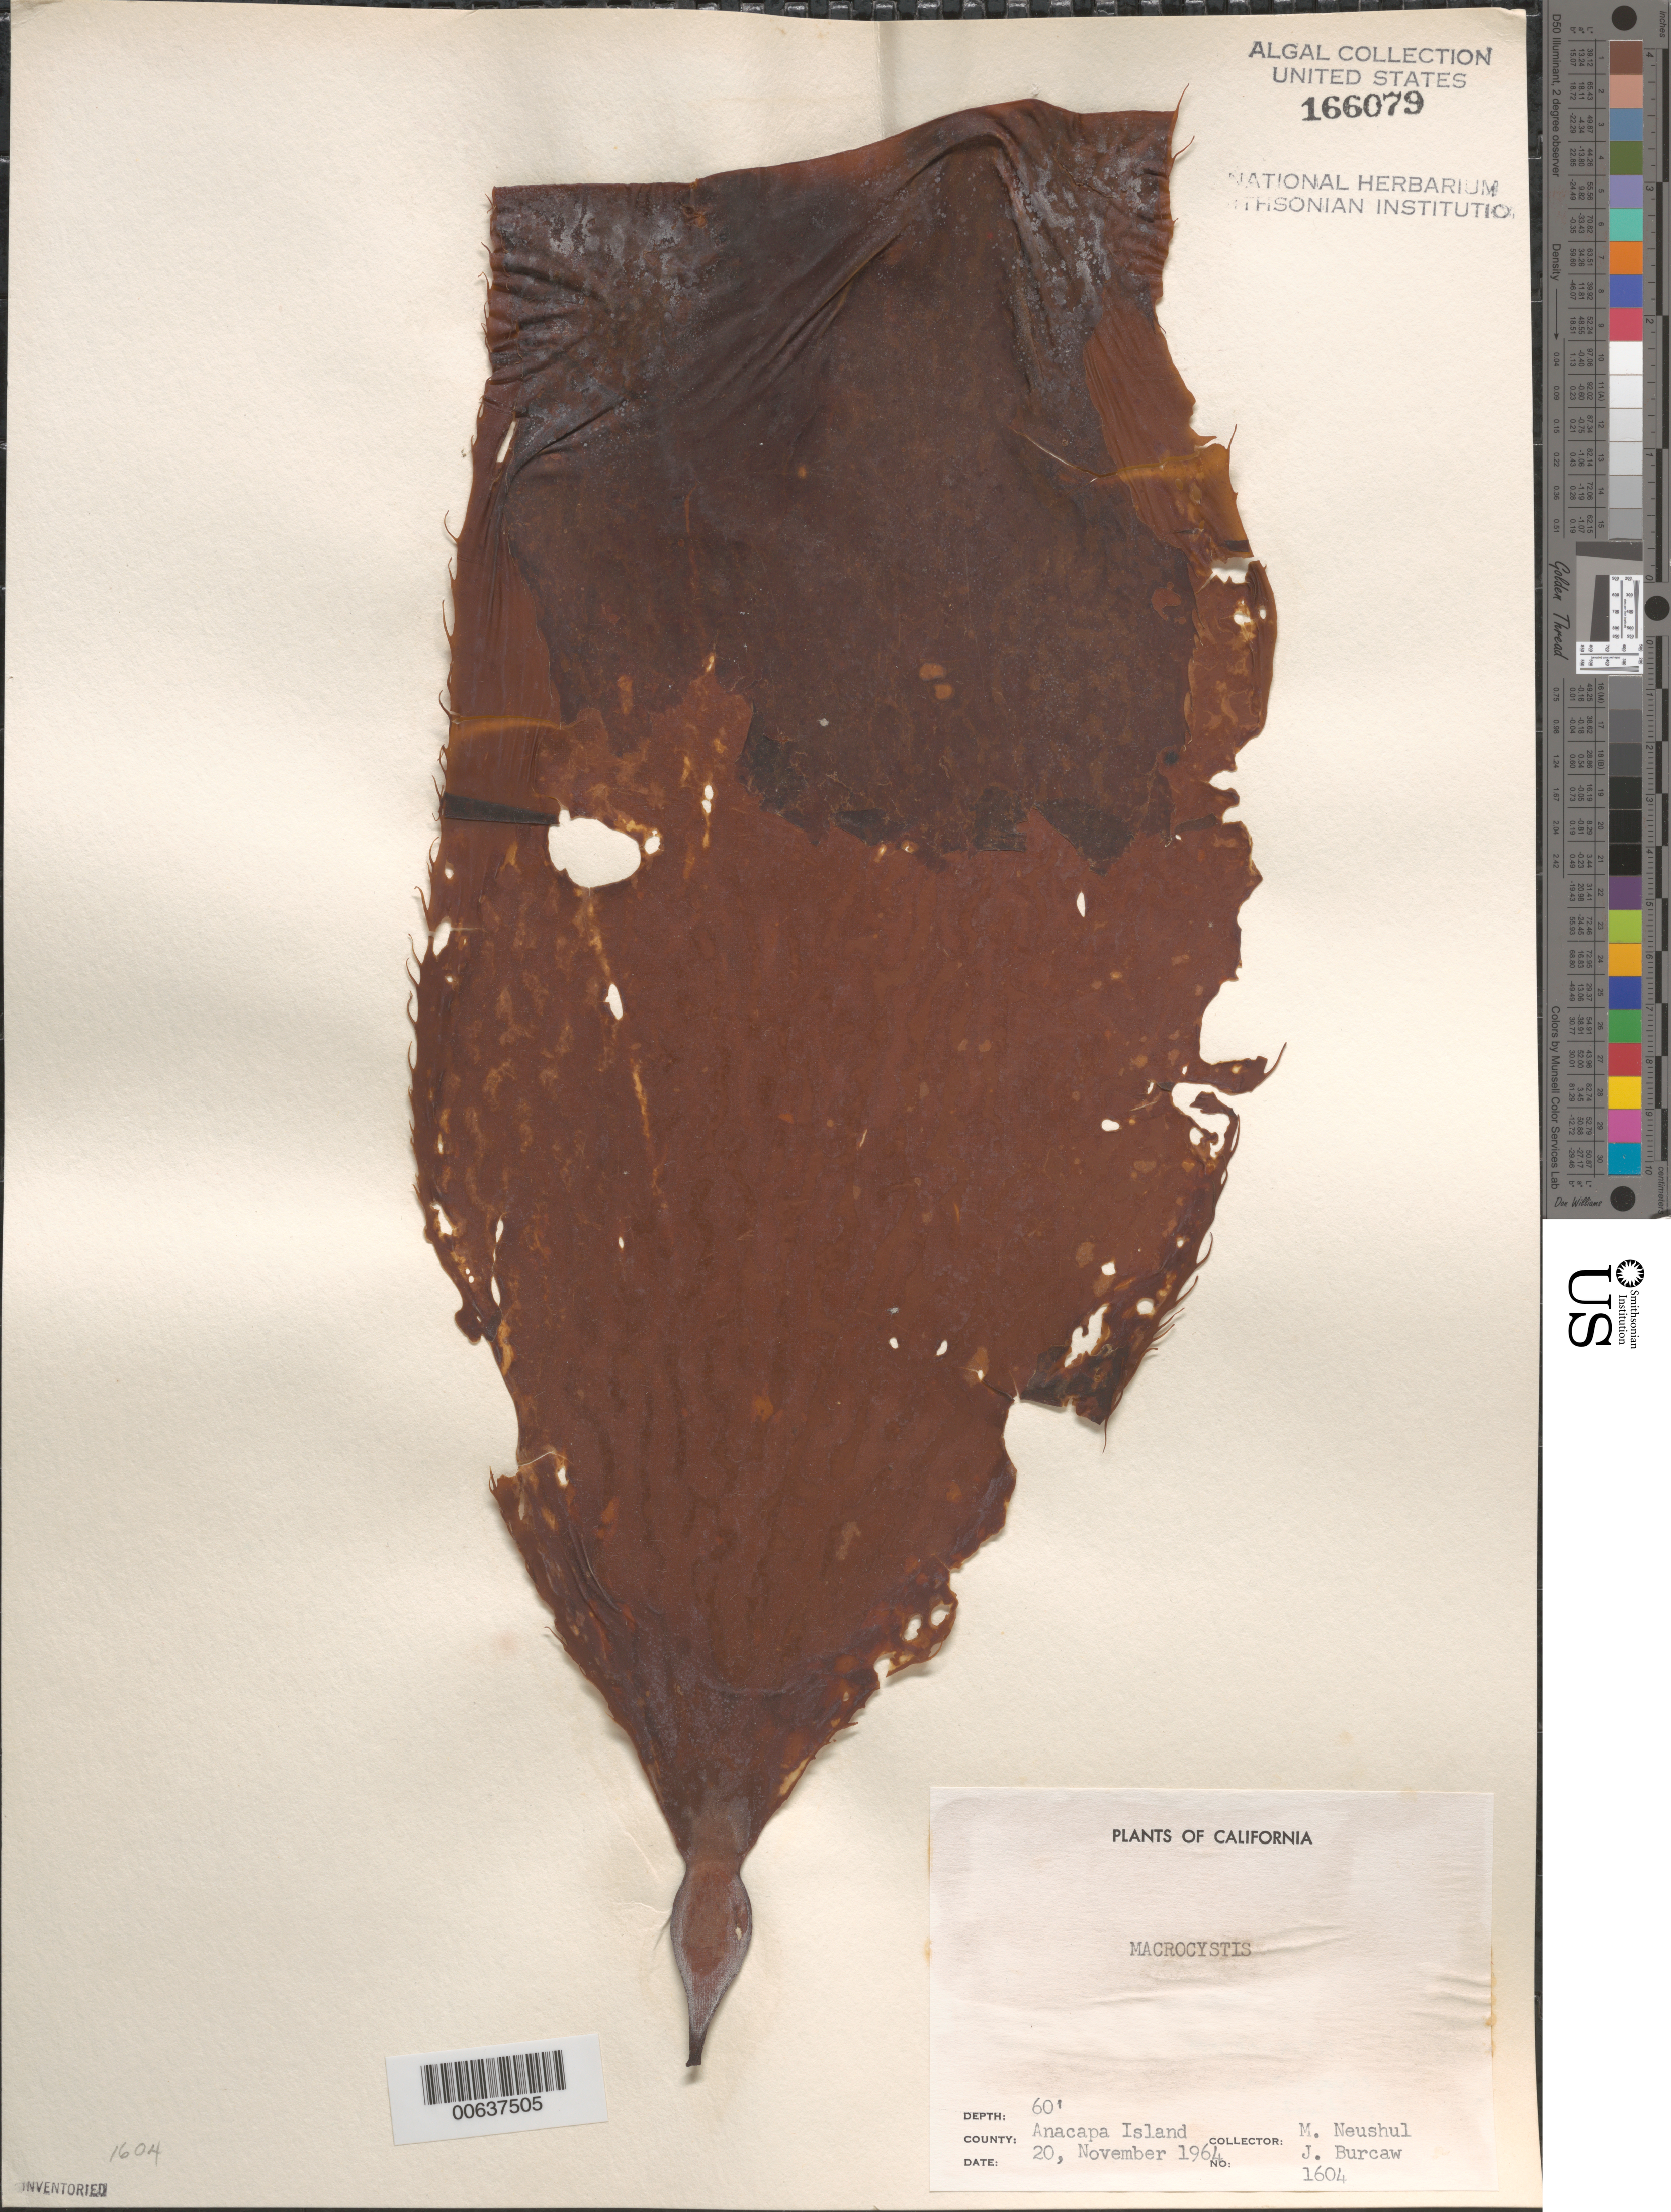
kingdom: Chromista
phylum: Ochrophyta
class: Phaeophyceae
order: Laminariales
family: Laminariaceae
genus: Macrocystis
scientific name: Macrocystis sp.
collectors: M. Neushul & J. Burcaw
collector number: Neushul 1604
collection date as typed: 20 Nov 1964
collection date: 1964-11-20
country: United States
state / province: California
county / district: Ventura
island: Anacapa Island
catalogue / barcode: US 166079